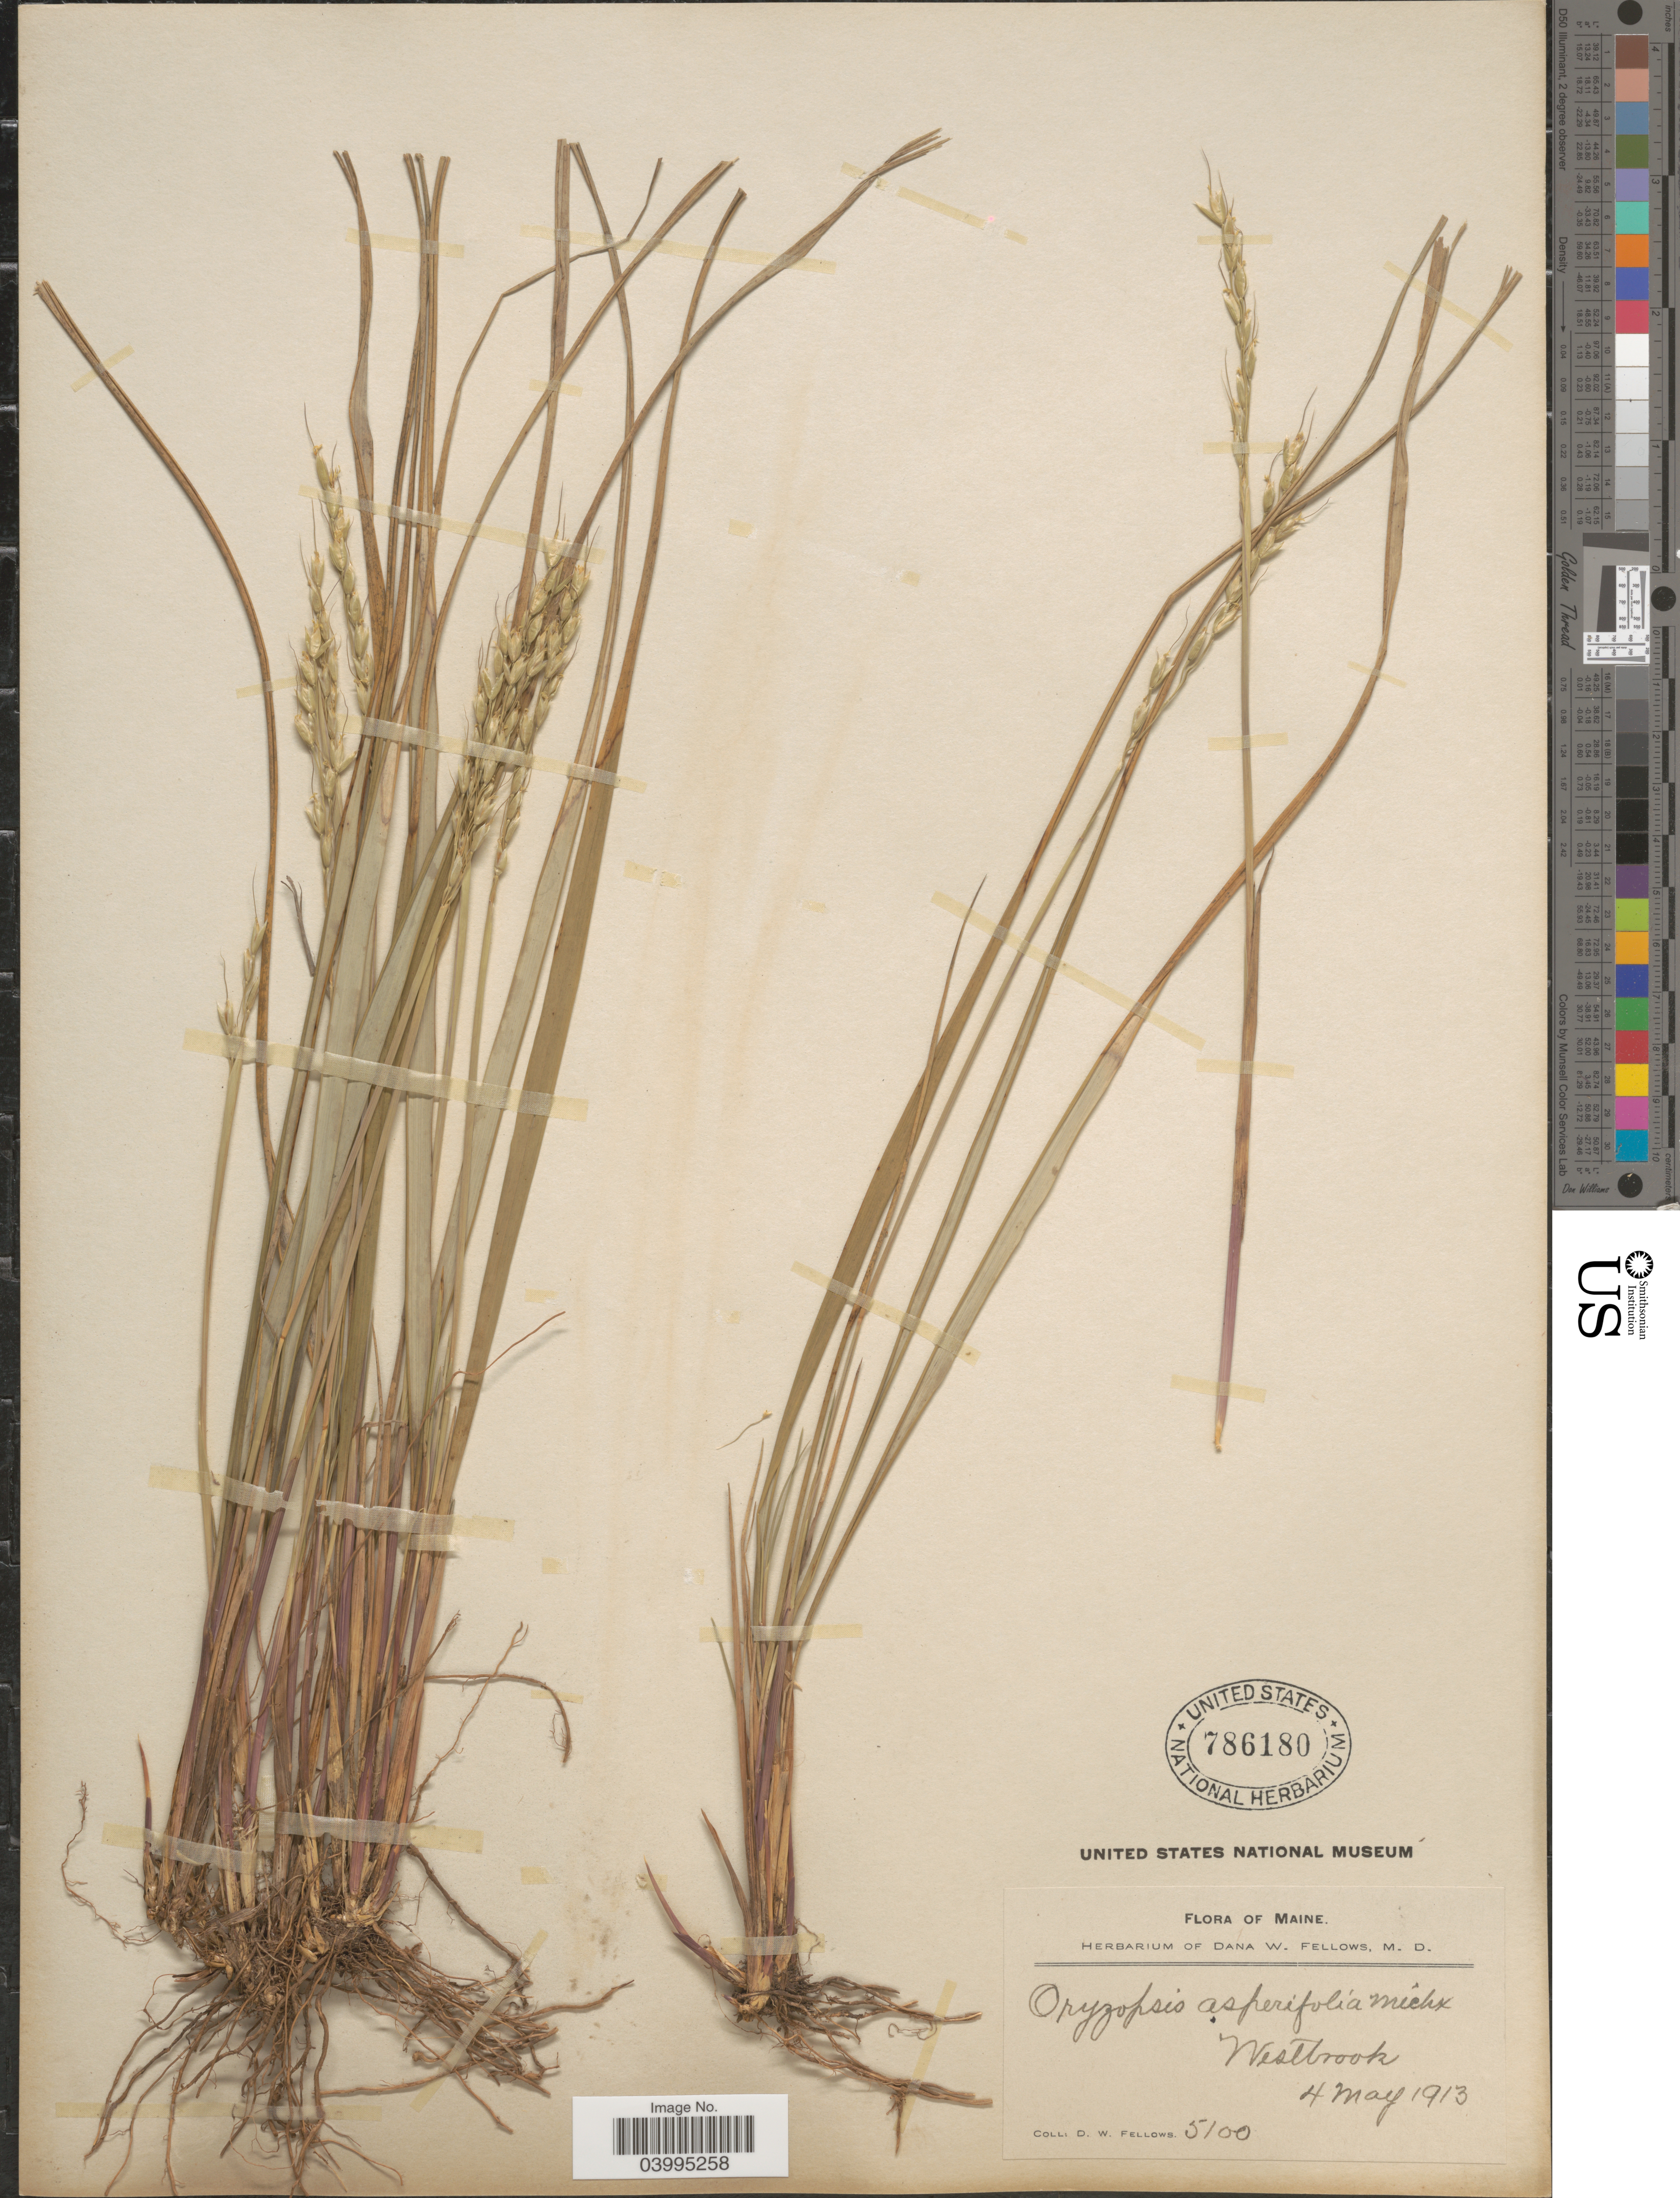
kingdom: Plantae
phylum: Tracheophyta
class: Liliopsida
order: Poales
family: Poaceae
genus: Oryzopsis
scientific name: Oryzopsis asperifolia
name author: Michx.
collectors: D. W. Fellows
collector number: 5100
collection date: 1913-05-04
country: United States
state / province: Maine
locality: Westbrook.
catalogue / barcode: US 786180